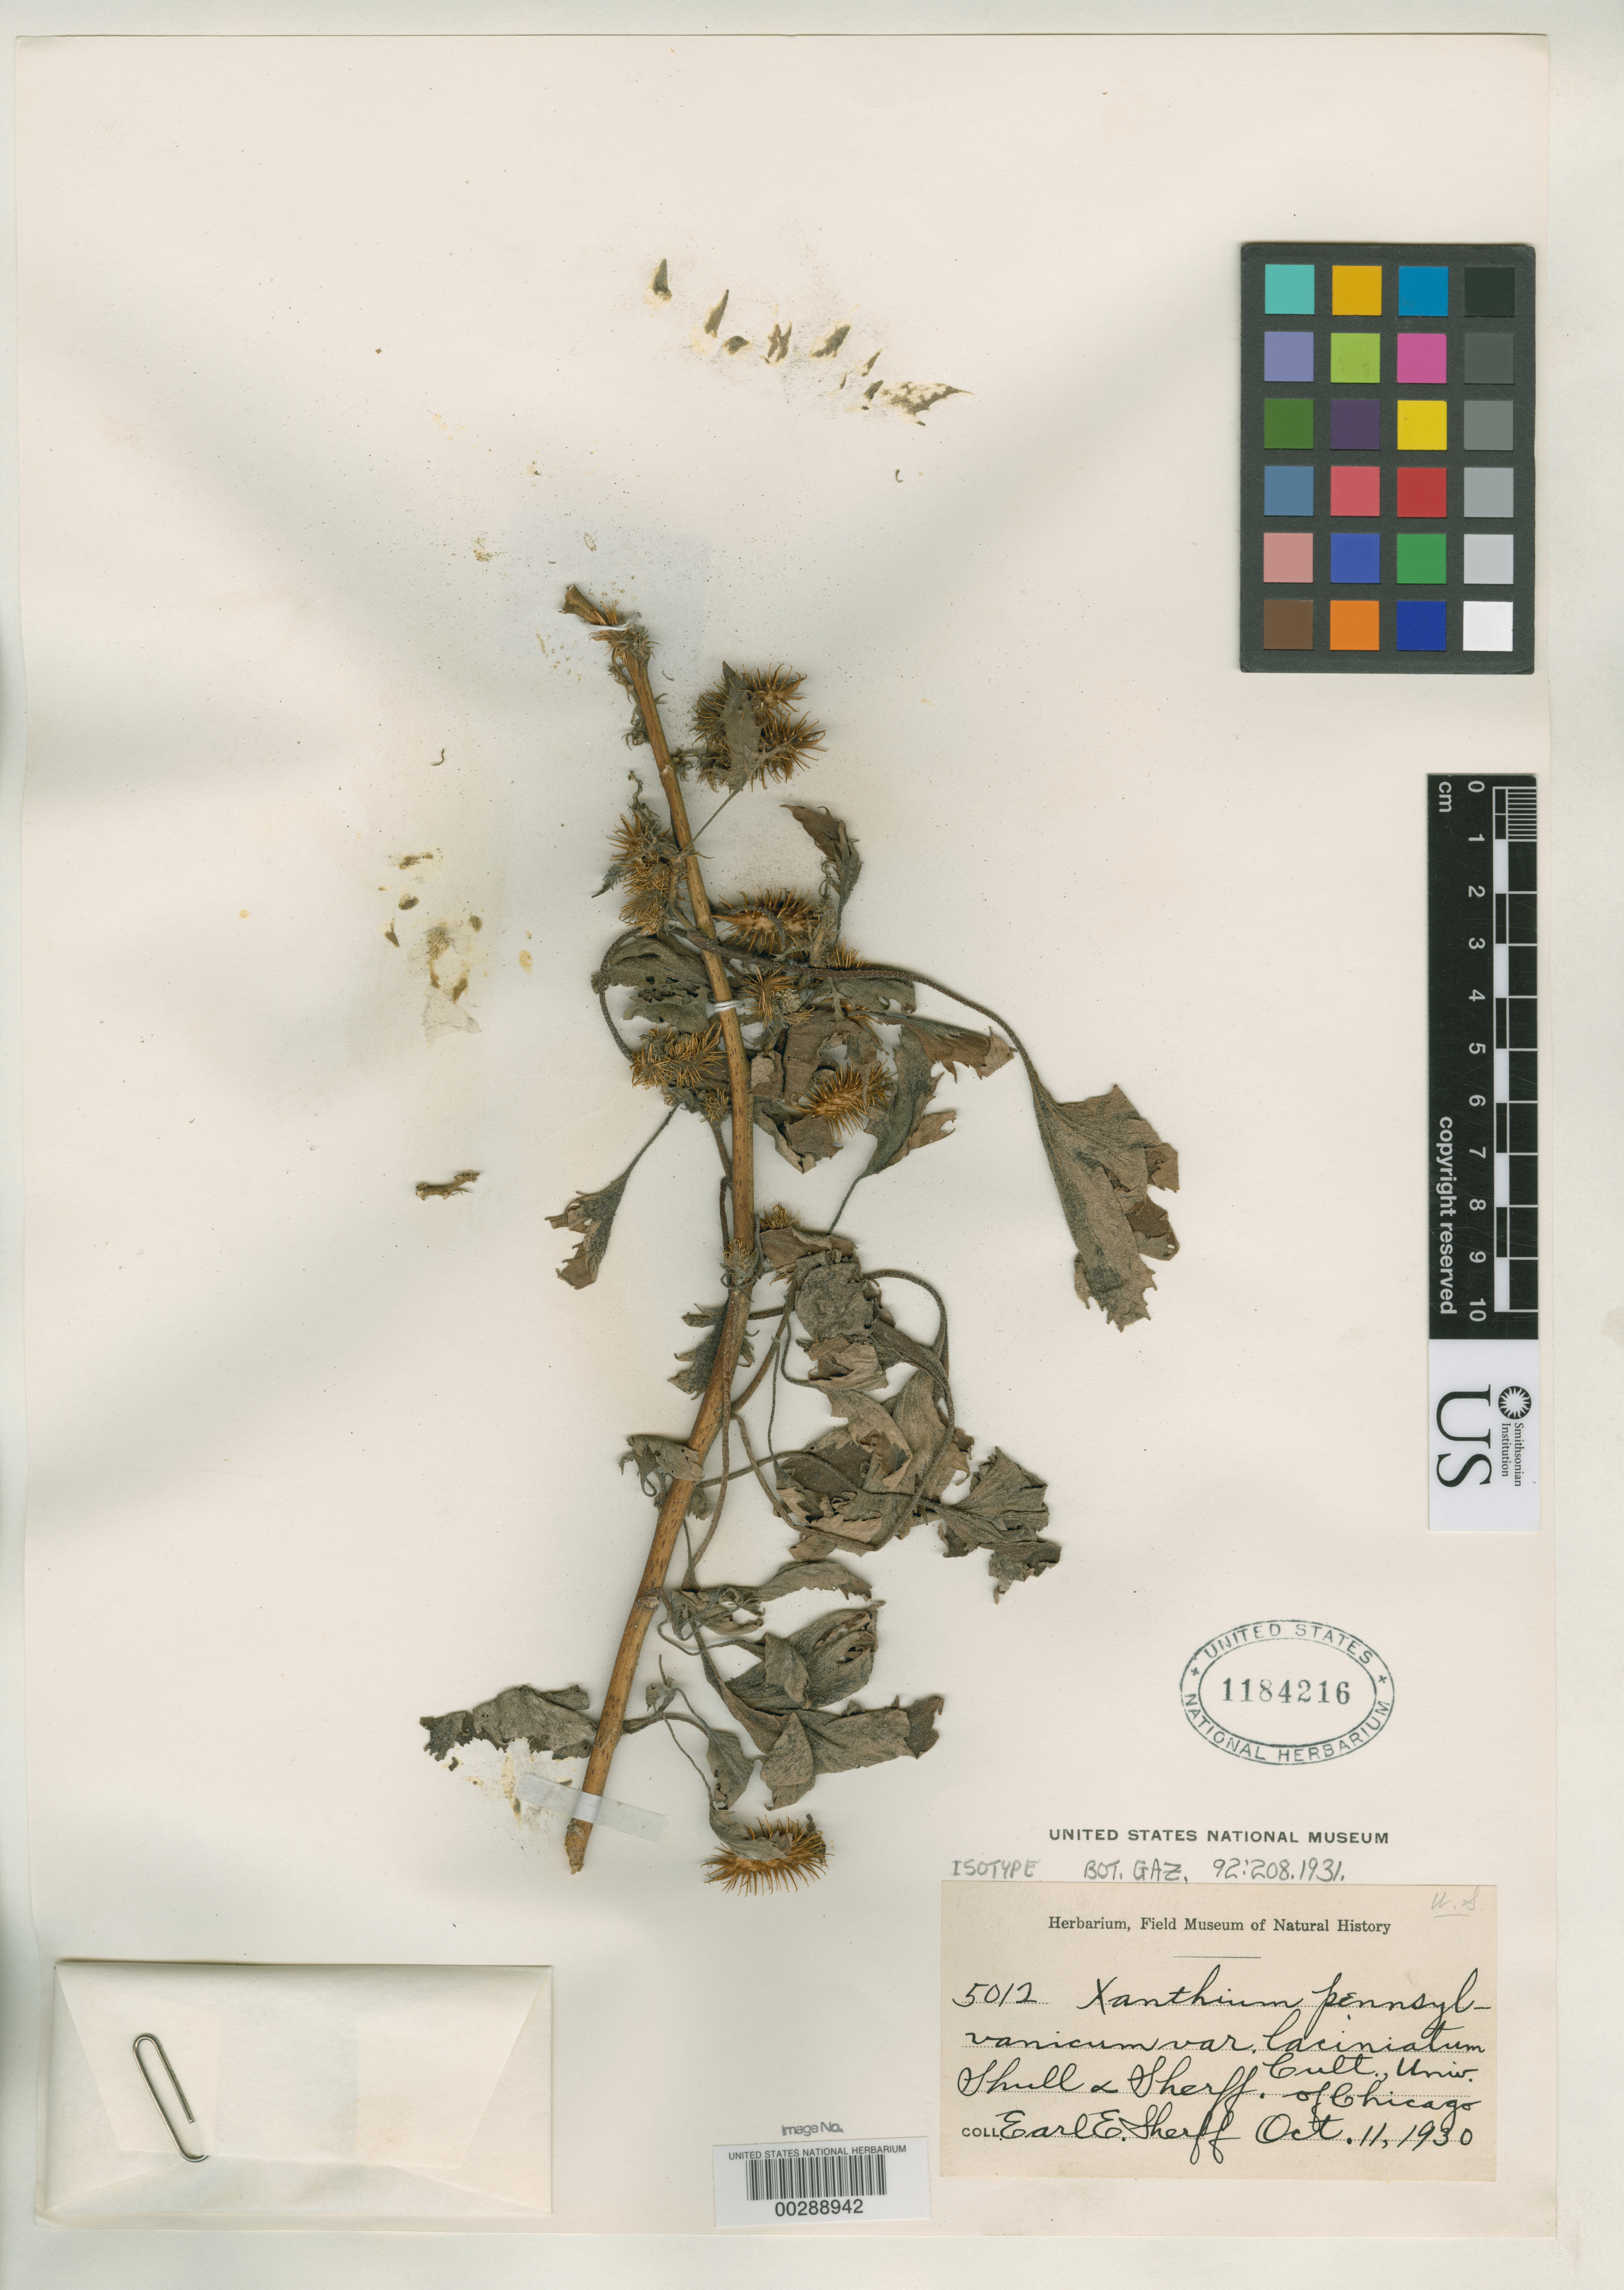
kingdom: Plantae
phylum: Tracheophyta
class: Magnoliopsida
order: Asterales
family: Asteraceae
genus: Xanthium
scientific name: Xanthium pennsylvanicum var. laciniatum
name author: Shull & Sherff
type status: Isotype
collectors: E. E. Sherff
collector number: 5012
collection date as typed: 11 Oct 1930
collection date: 1930-10-11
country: United States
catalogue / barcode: US 1184216